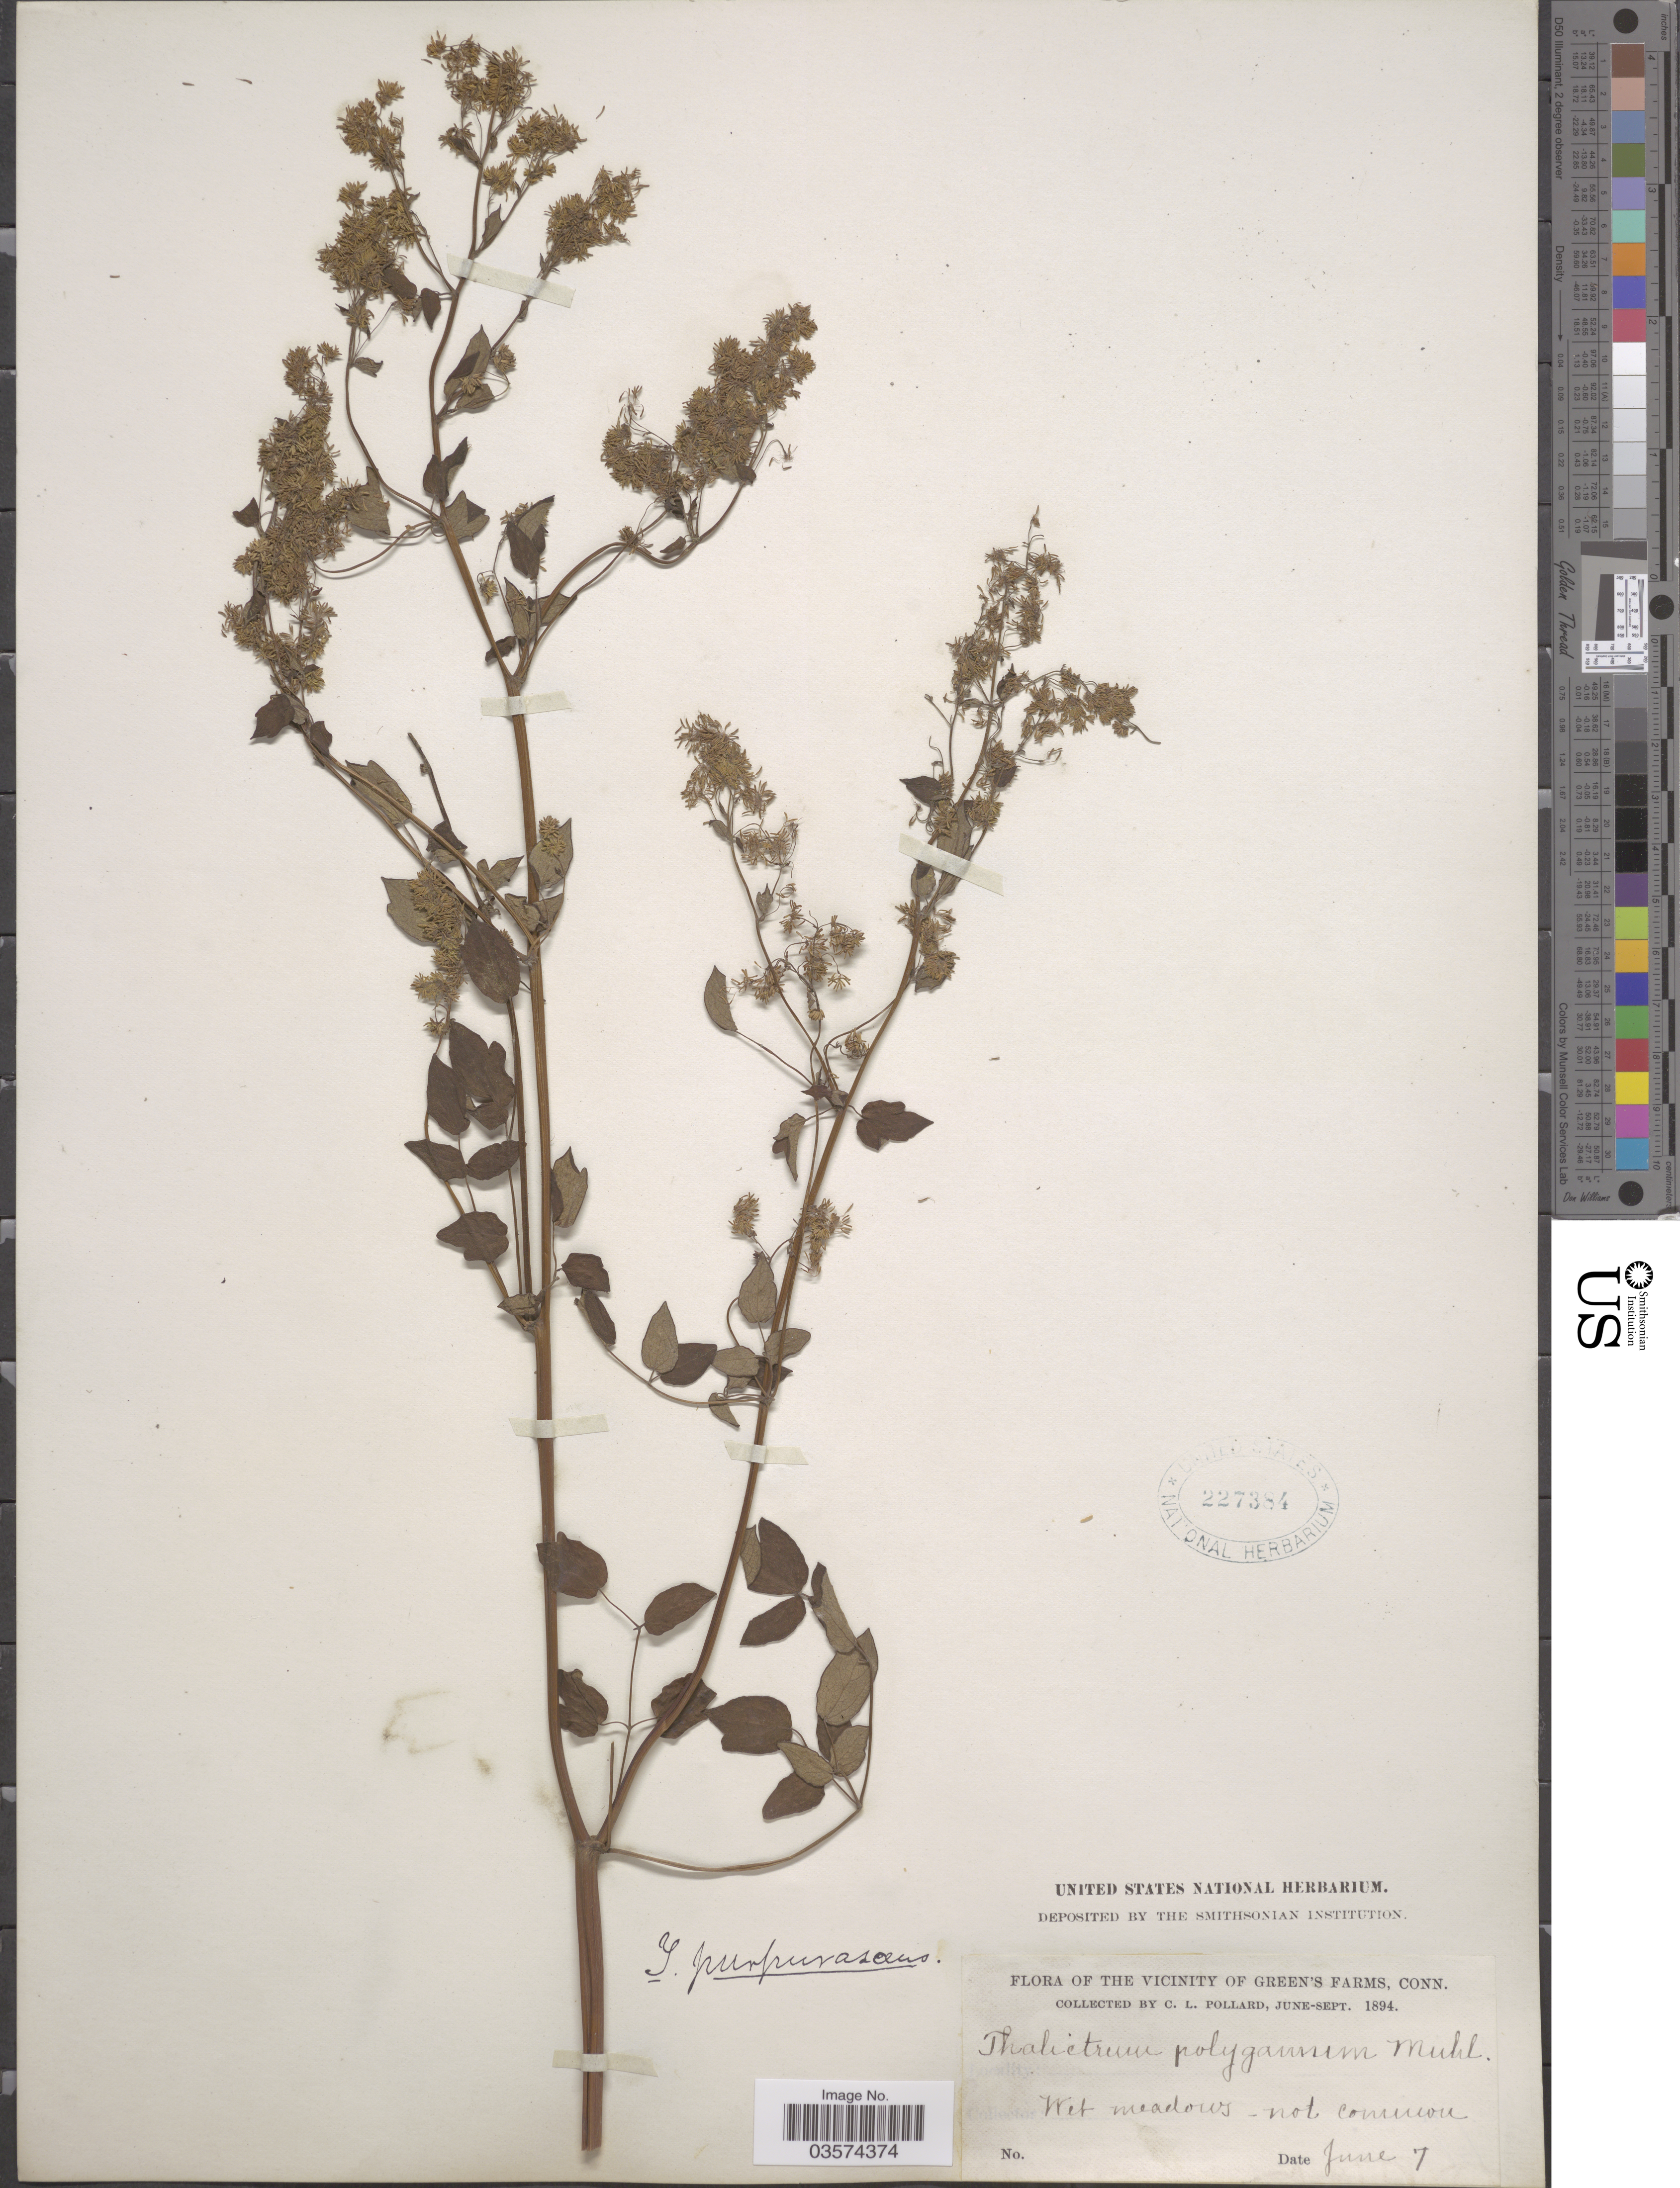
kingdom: Plantae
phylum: Tracheophyta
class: Magnoliopsida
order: Ranunculales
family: Ranunculaceae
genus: Thalictrum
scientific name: Thalictrum amphibolum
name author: Greene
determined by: Strong, Mark T., (BOT), Smithsonian Institution - National Museum of Natural History (UNITED STATES)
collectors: C. L. Pollard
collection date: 1894-06-07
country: United States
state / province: Connecticut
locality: The vicinity of Green's Farms.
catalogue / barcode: US 227384